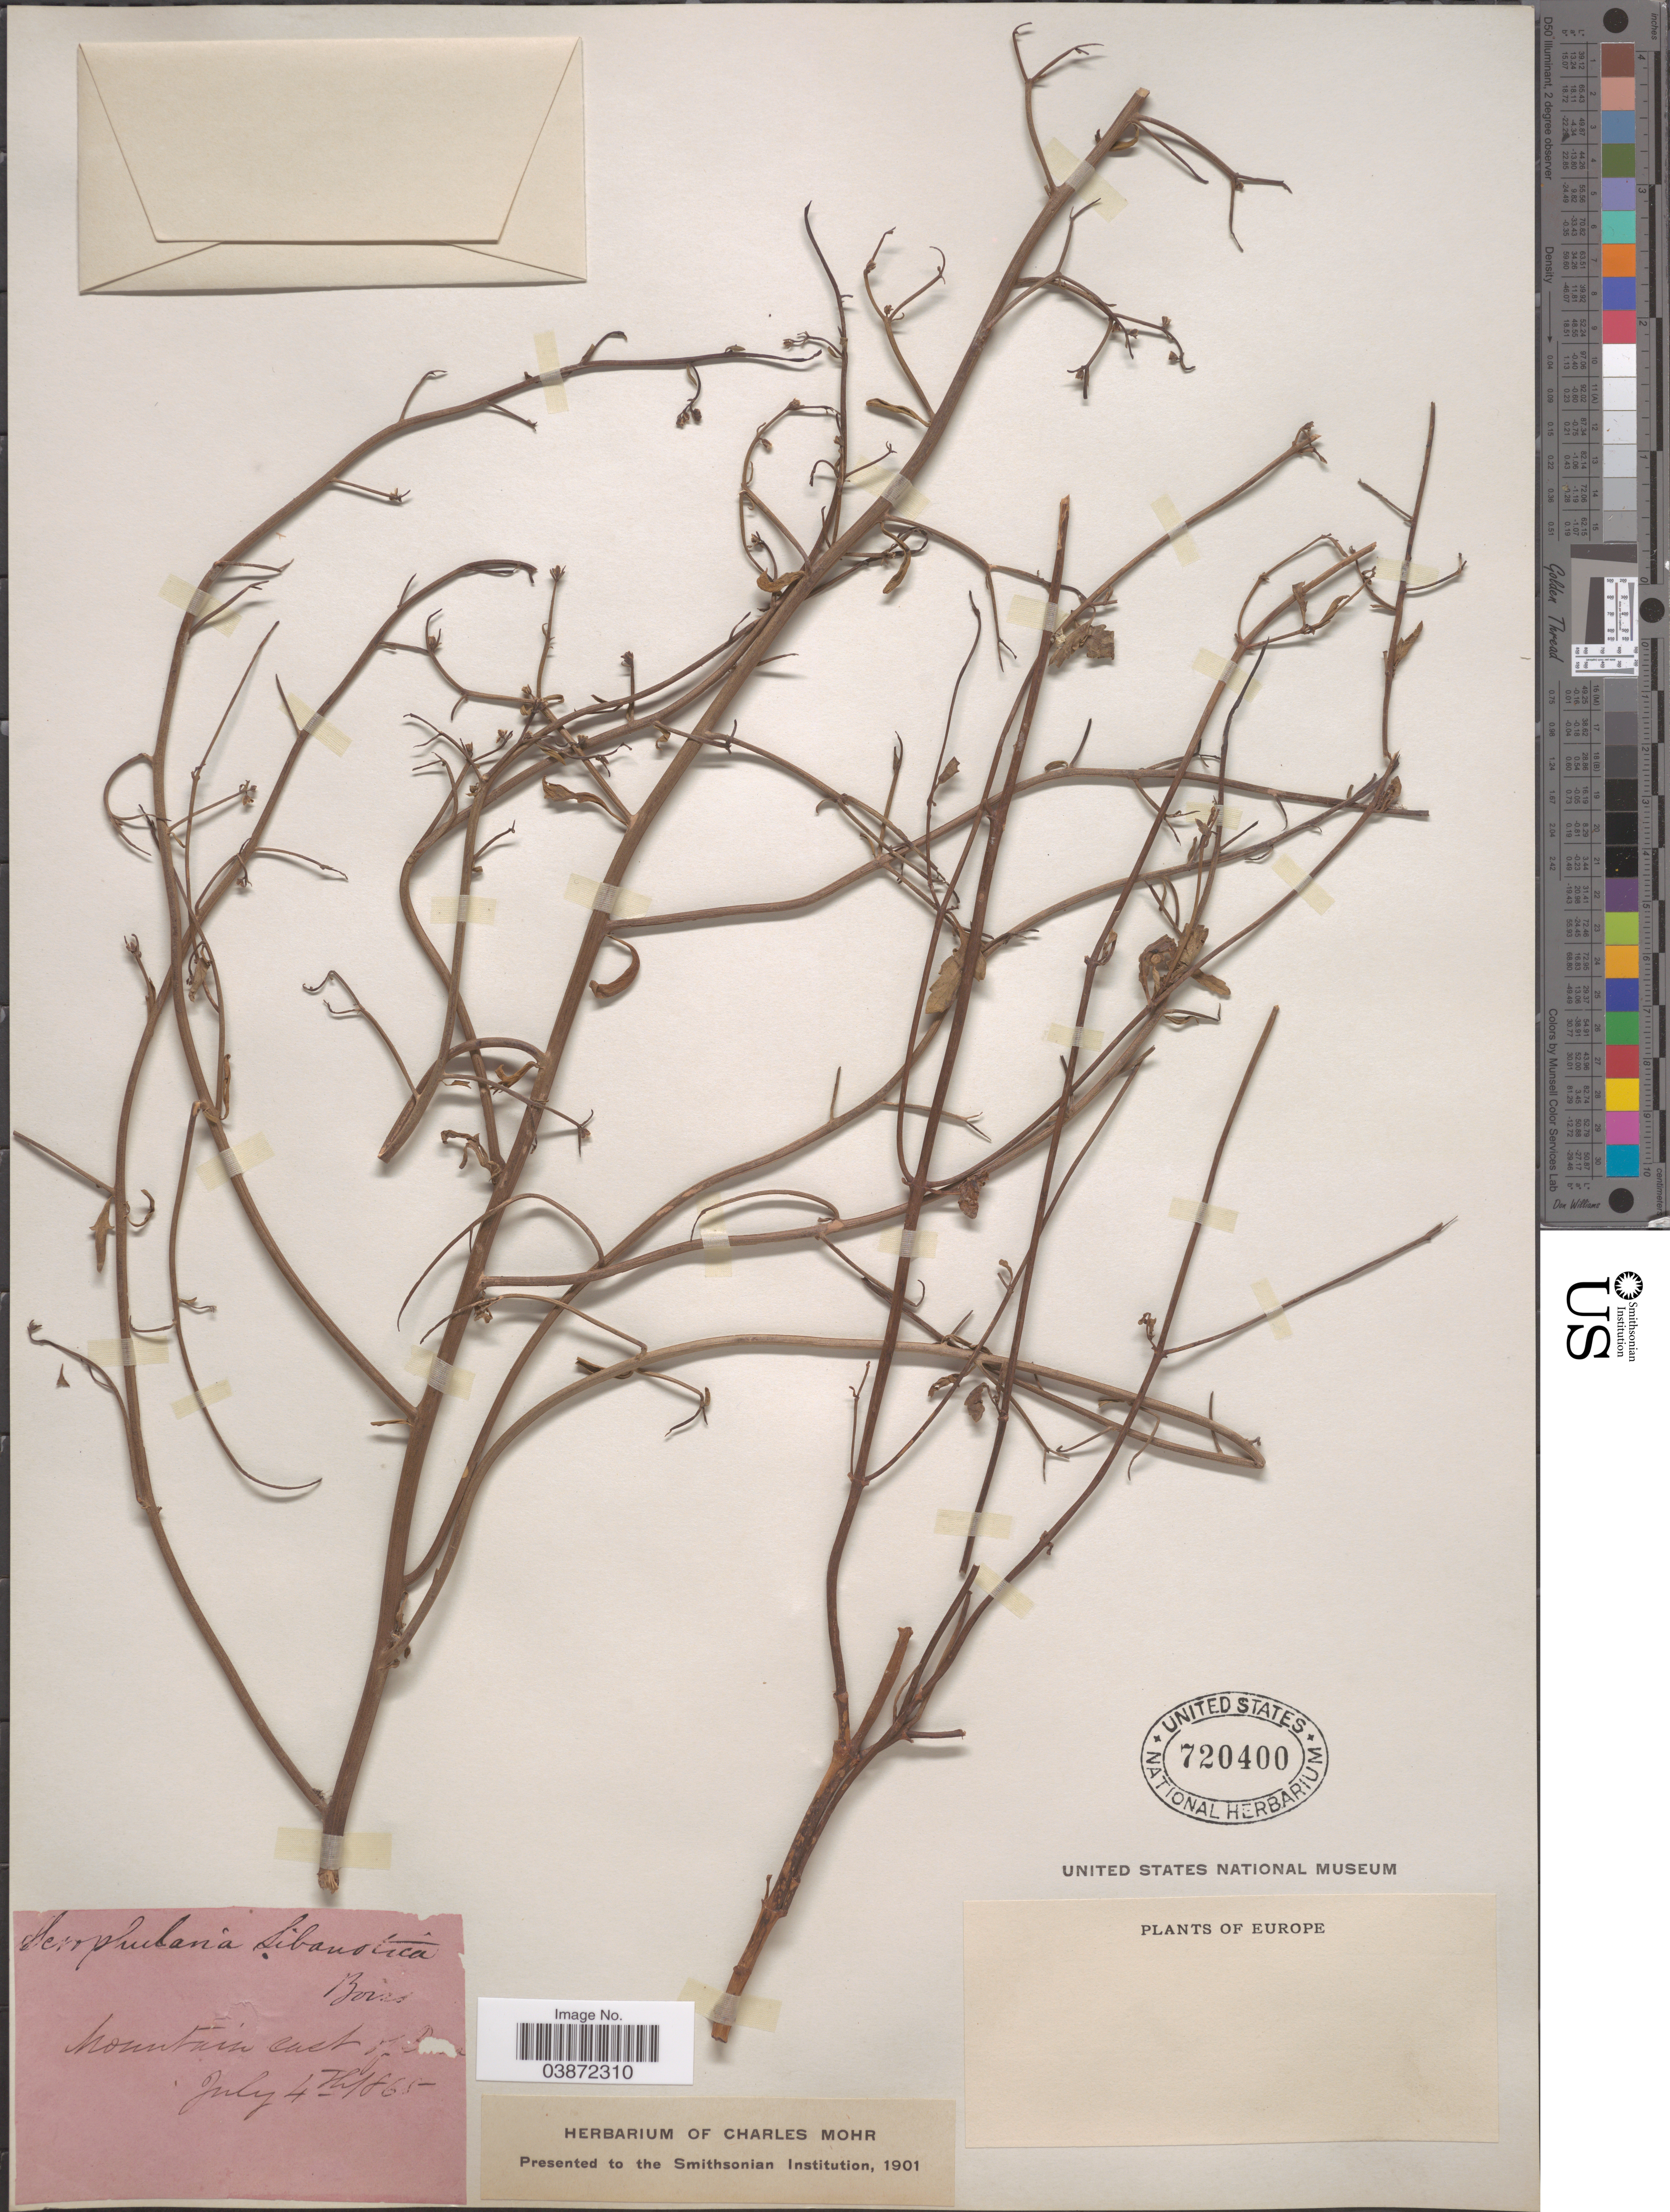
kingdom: Plantae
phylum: Tracheophyta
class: Magnoliopsida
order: Lamiales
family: Scrophulariaceae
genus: Scrophularia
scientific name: Scrophularia libanotica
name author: Boiss.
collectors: ex herb. Charles Mohr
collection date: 1865-07-04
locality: Europe. Boias[interpreted] Mountain east of [illegible text].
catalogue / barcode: US 720400